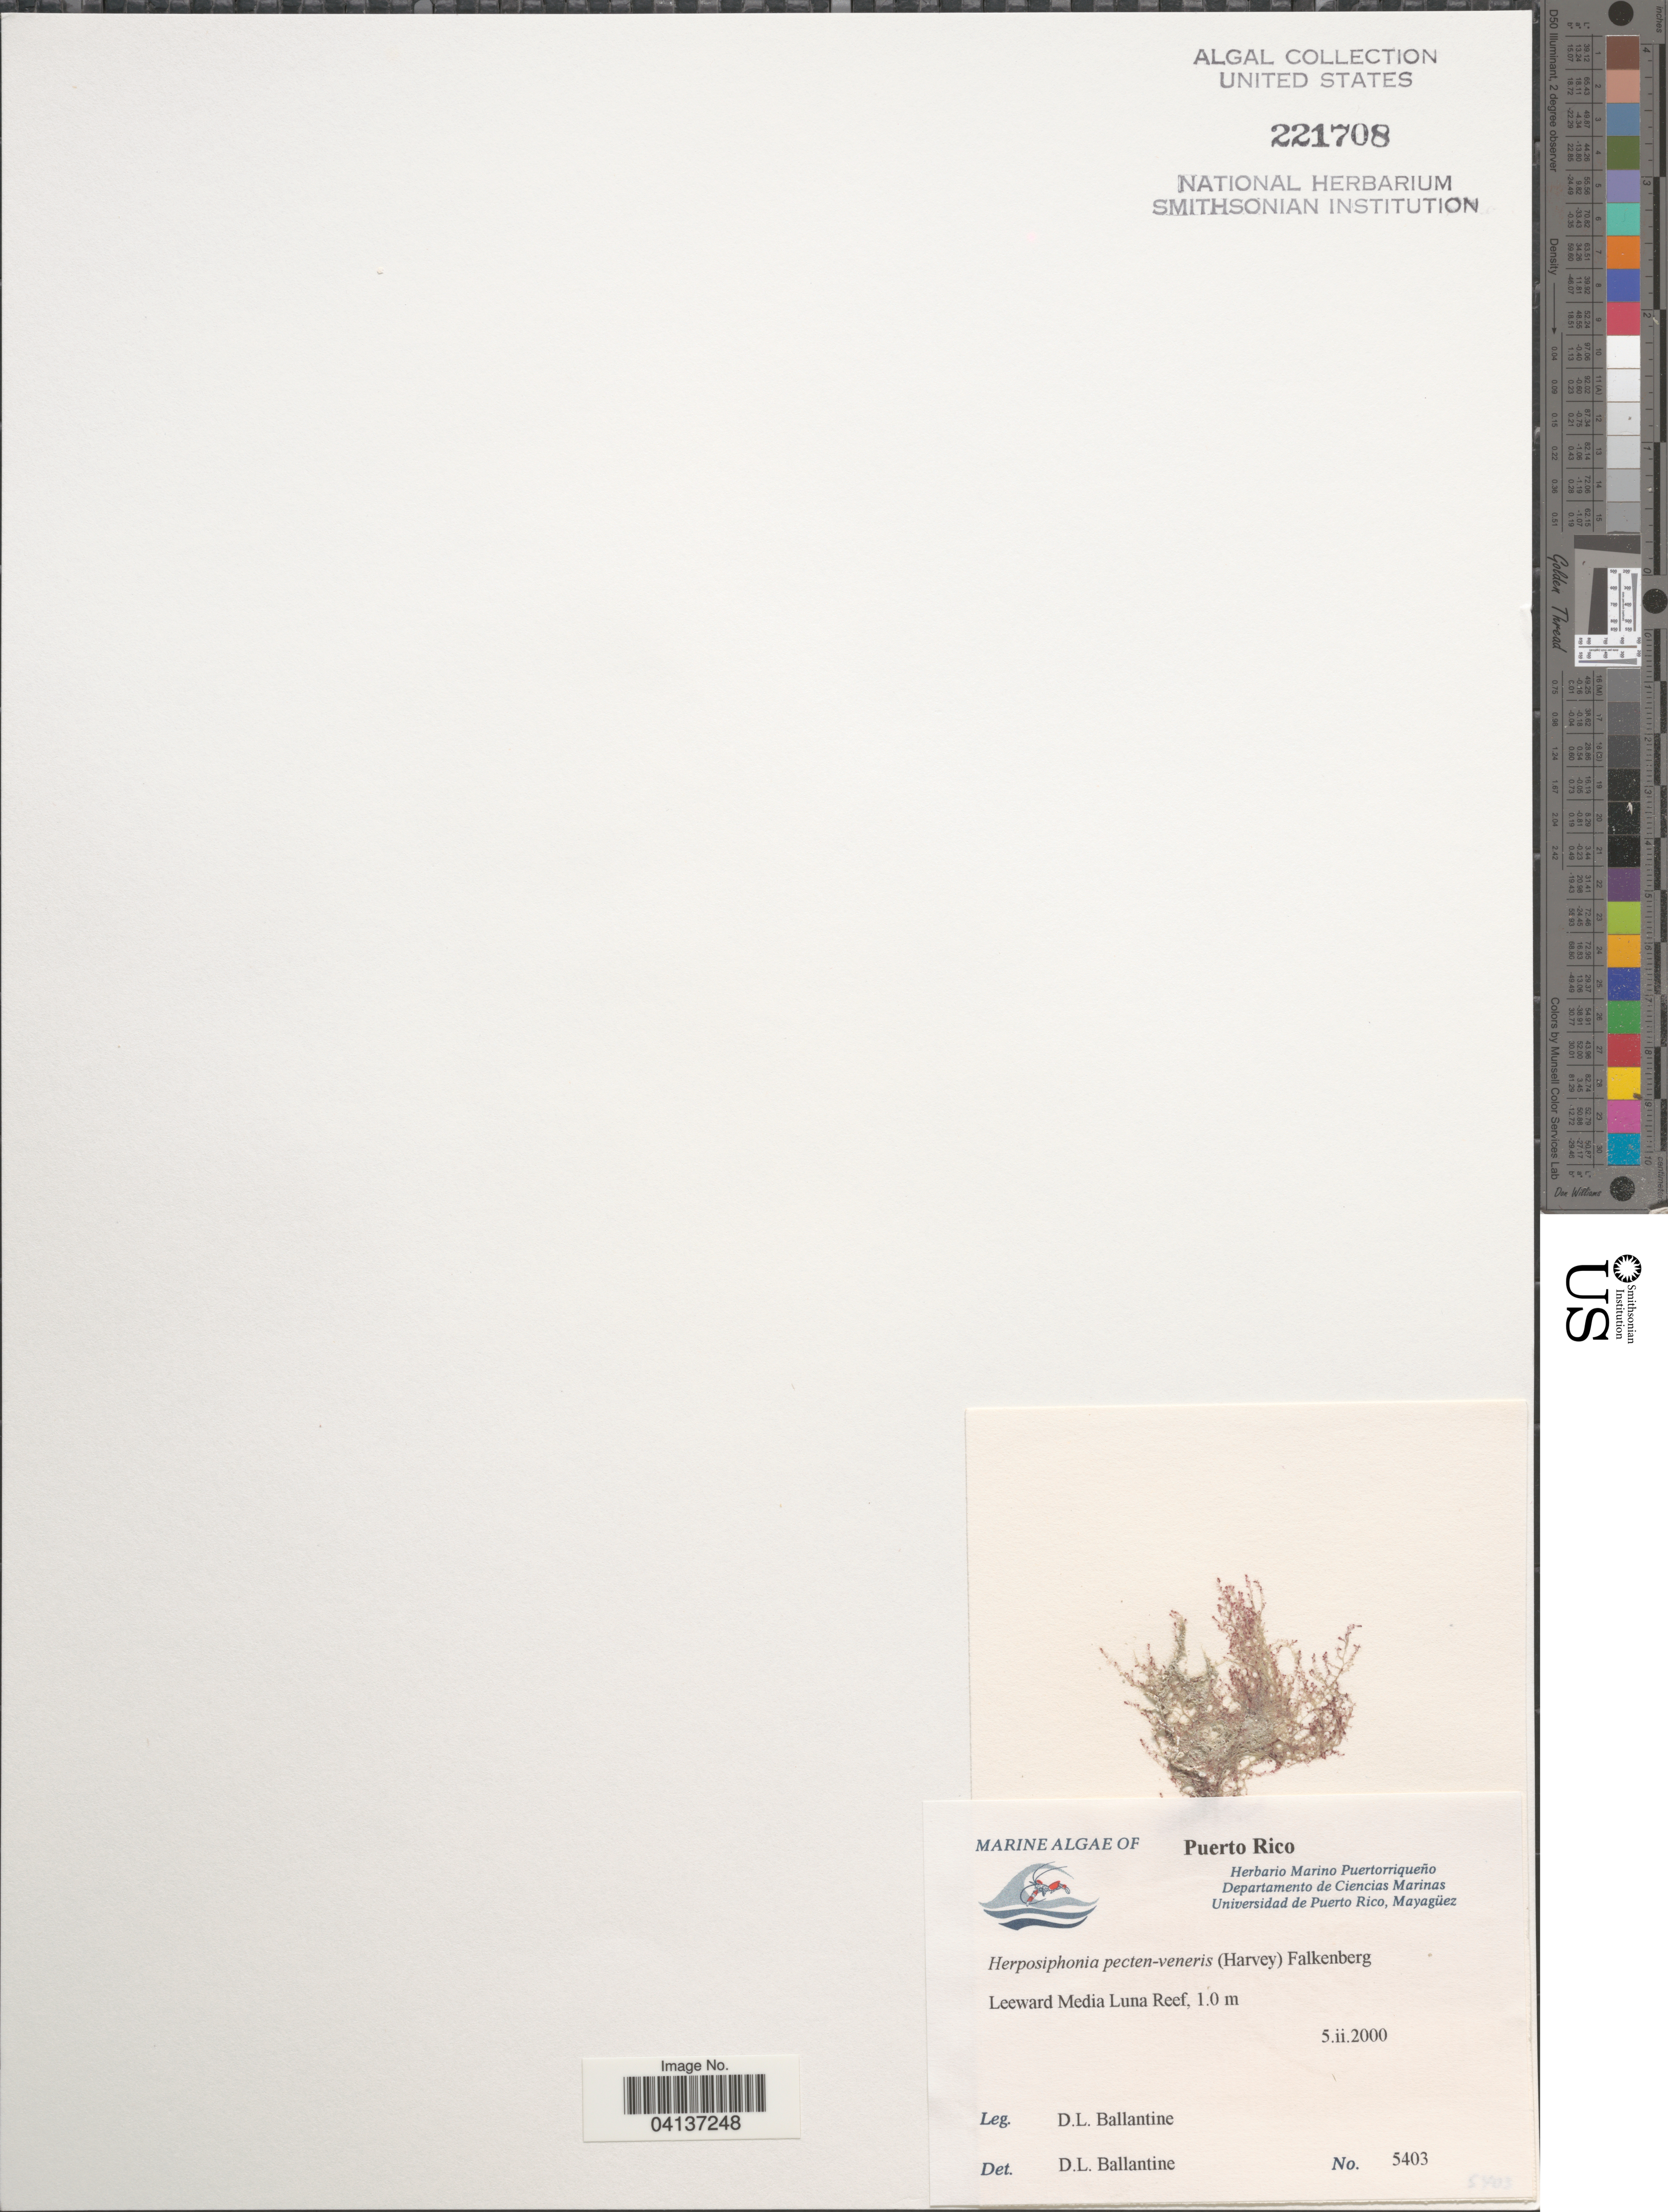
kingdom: Plantae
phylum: Rhodophyta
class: Florideophyceae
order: Ceramiales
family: Rhodomelaceae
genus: Herposiphonia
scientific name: Herposiphonia pecten-veneris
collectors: D.L. Ballantine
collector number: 5403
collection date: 2000-02-05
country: Puerto Rico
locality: Leeward Media Luna Reef.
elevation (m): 1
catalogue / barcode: US 221708